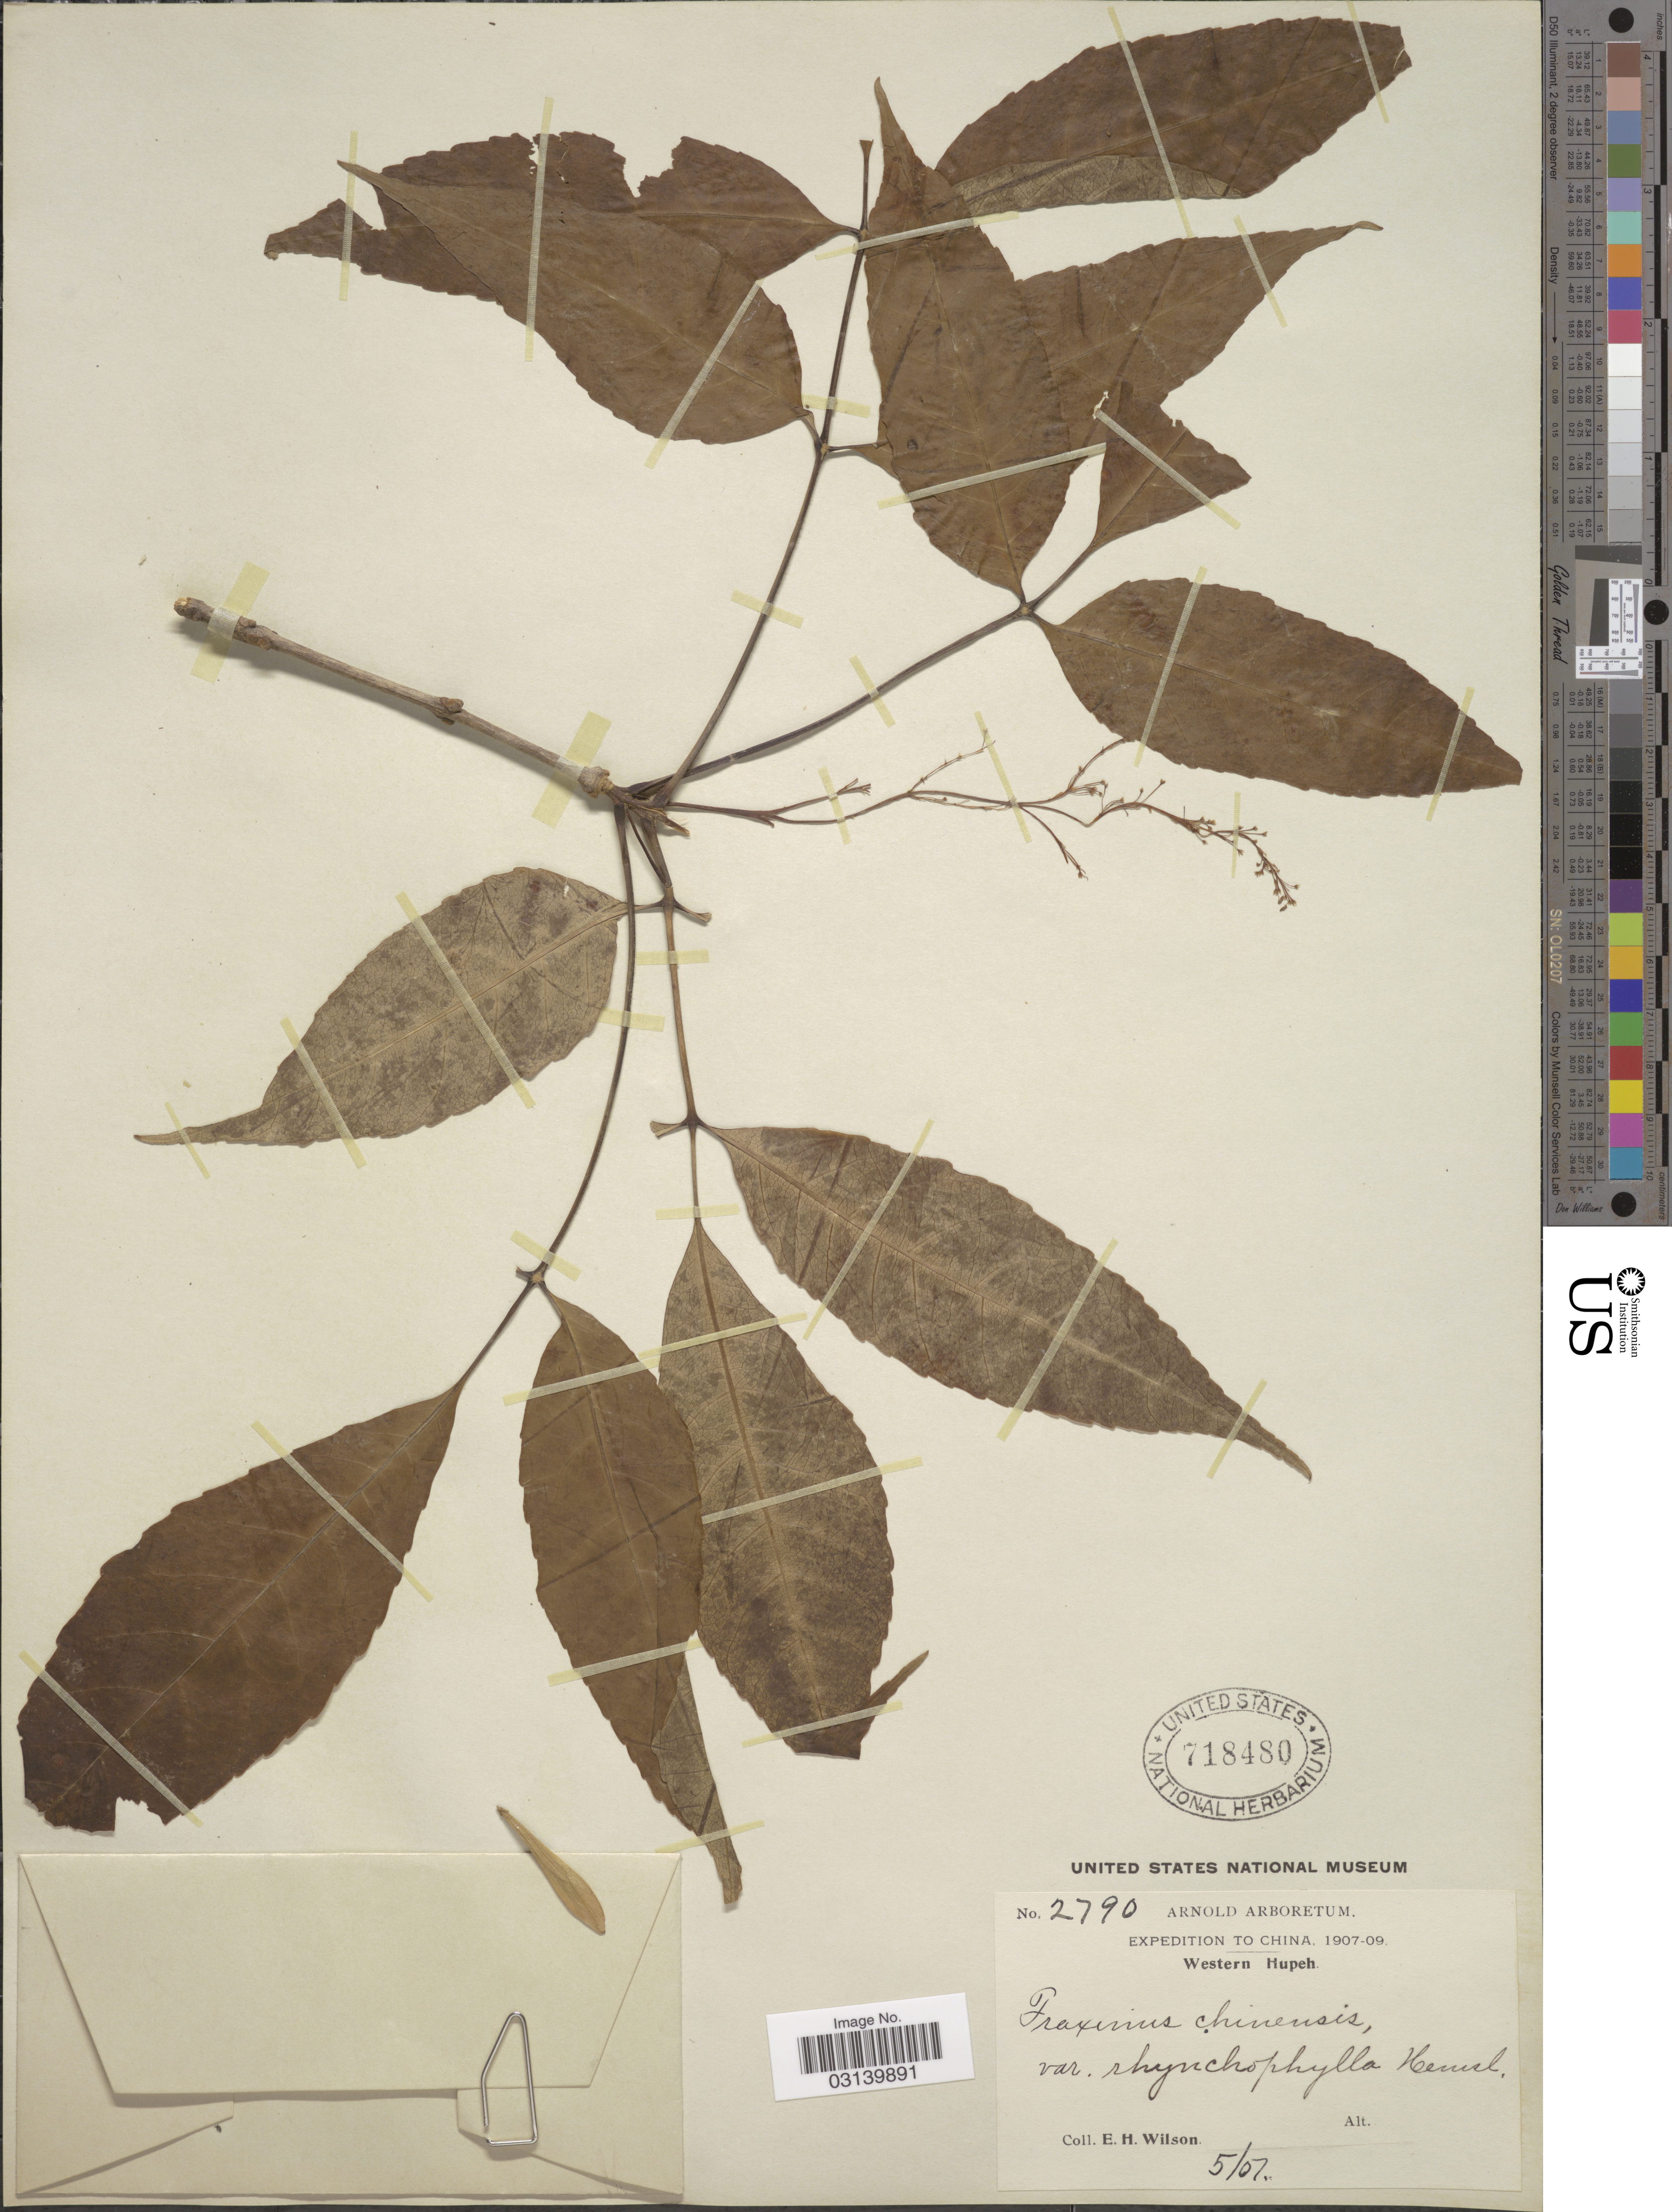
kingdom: Plantae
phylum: Tracheophyta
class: Magnoliopsida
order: Lamiales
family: Oleaceae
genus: Fraxinus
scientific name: Fraxinus chinensis var. rhynchophylla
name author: (Hance) Hemsl.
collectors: E. Wilson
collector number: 2790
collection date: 1907-05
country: China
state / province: Hubei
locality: Western Hupeh.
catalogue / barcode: US 718480